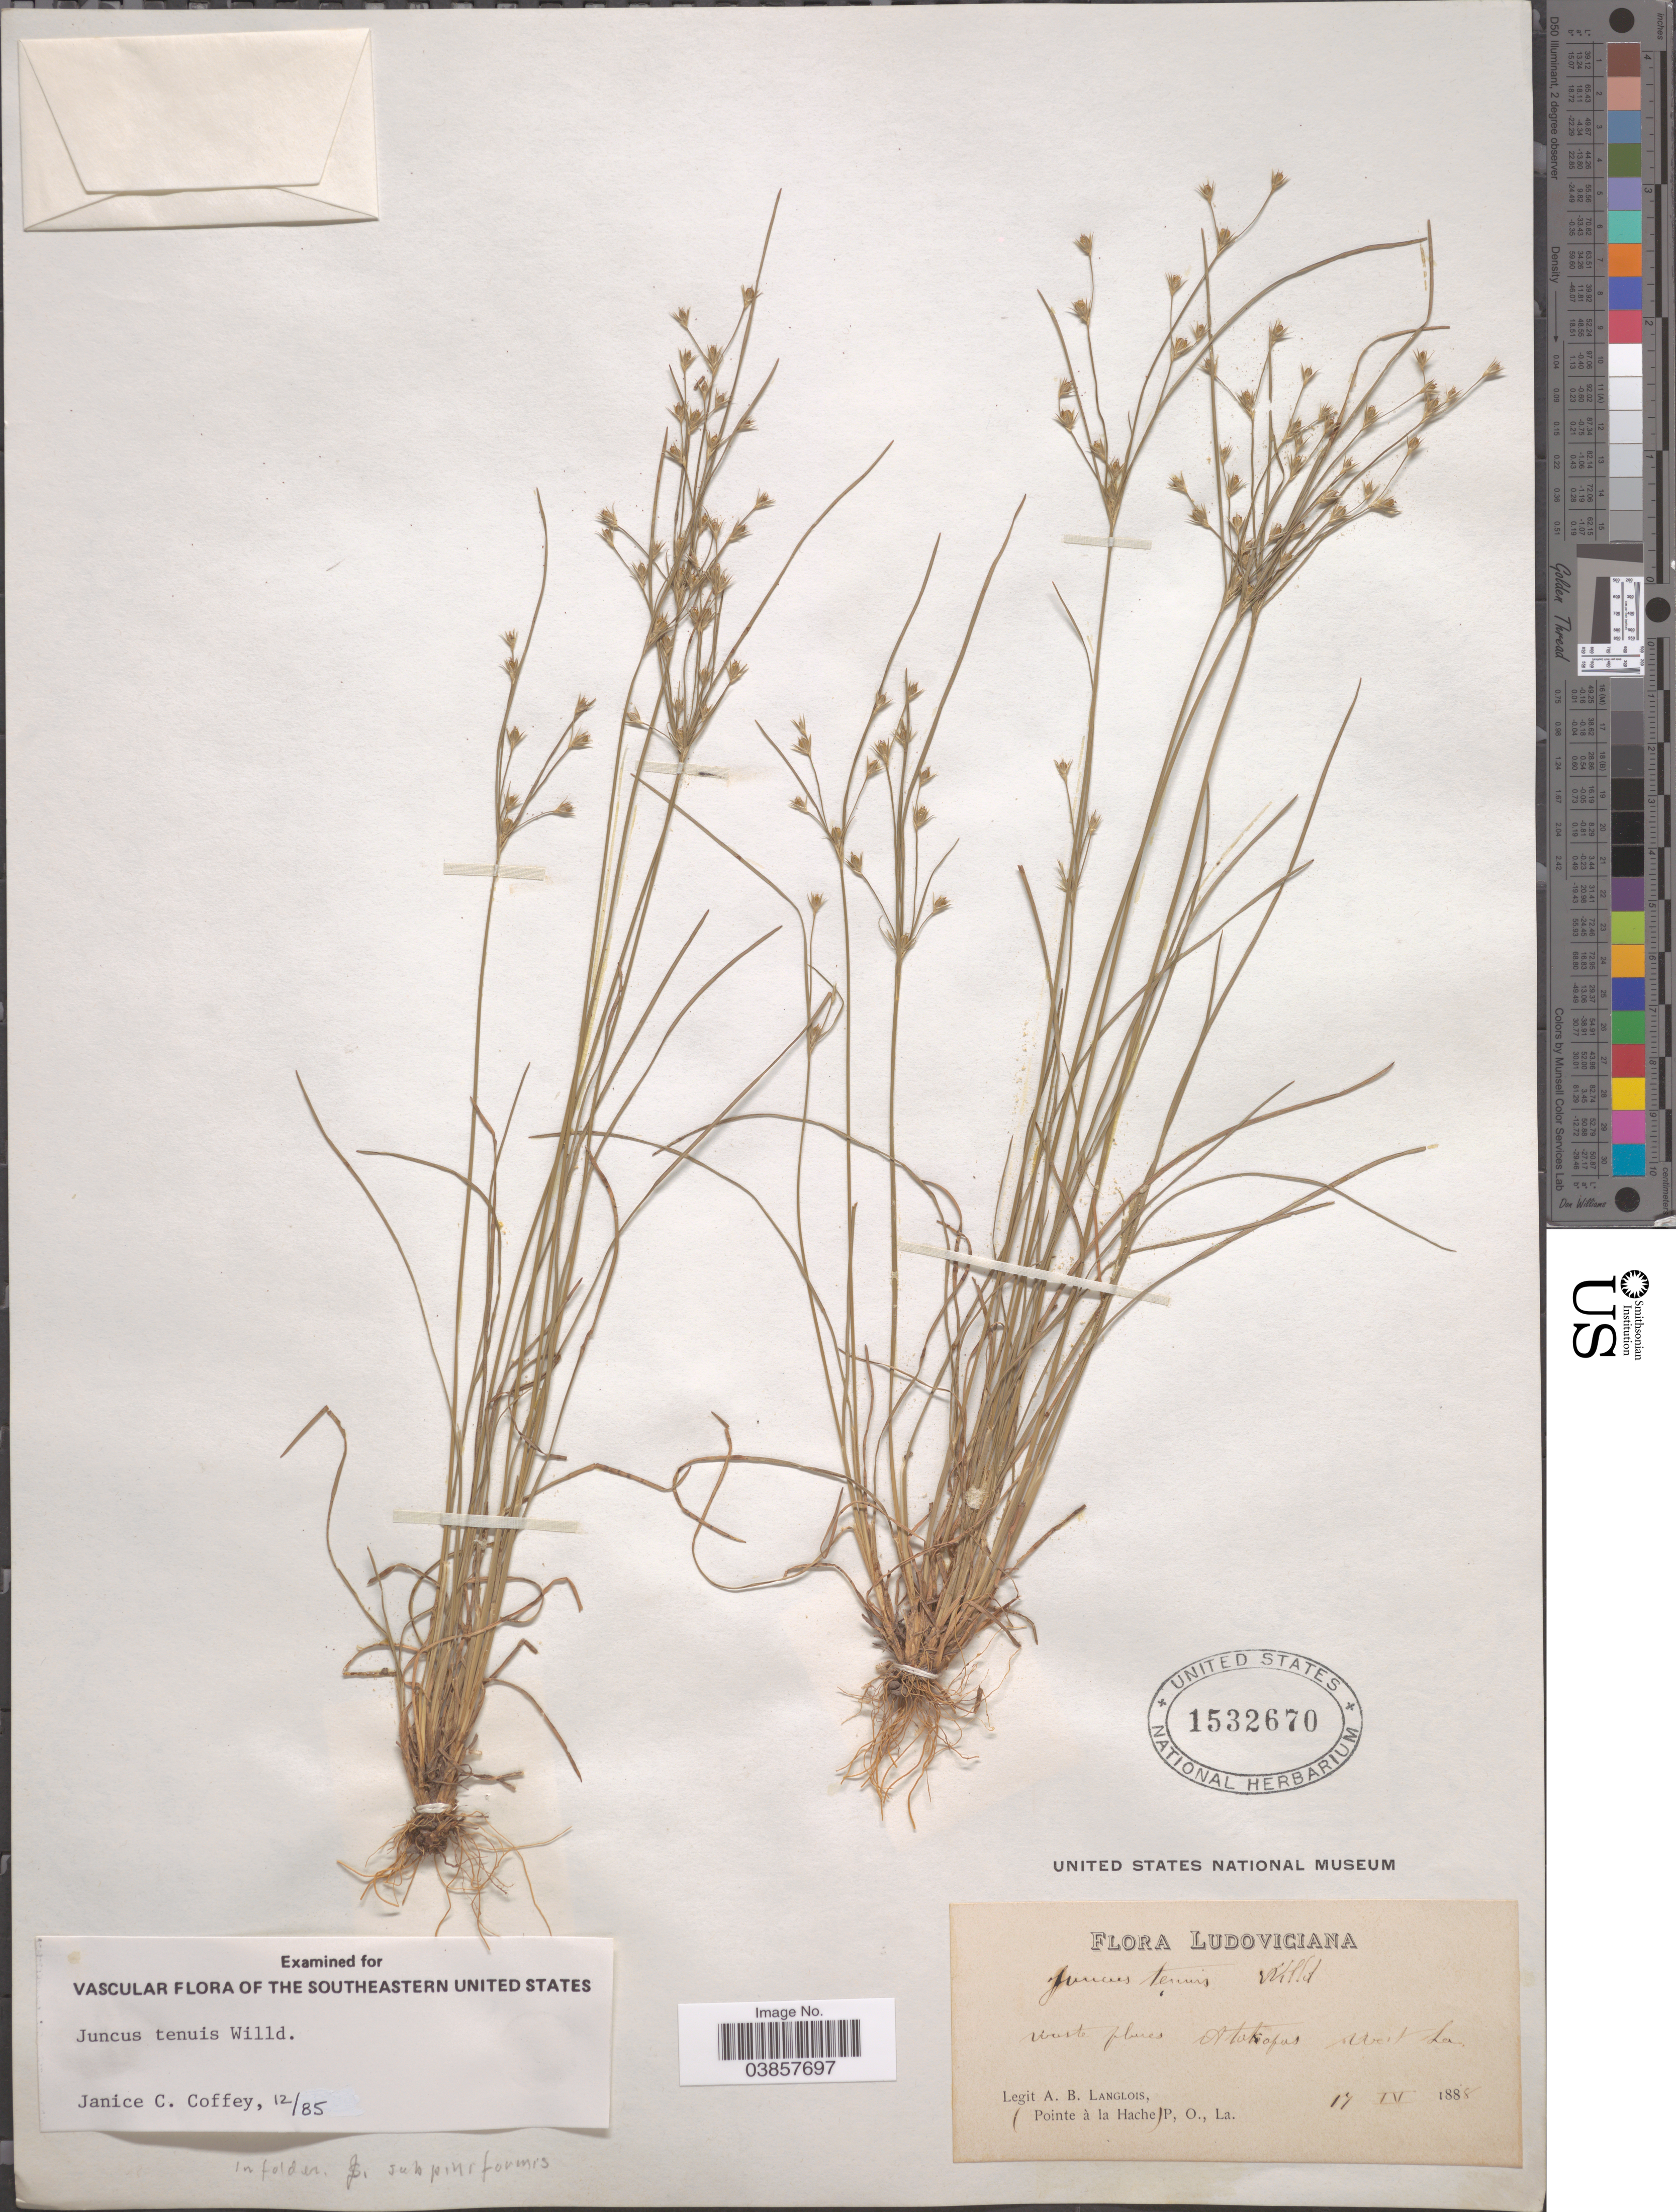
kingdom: Plantae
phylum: Tracheophyta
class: Liliopsida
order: Poales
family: Juncaceae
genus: Juncus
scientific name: Juncus tenuis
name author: Willd.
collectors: A. Langlois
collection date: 1888-04-17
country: United States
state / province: Louisiana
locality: Ludoviciana. Waste places Attakapas West La. (Pointe à la Hache) P, O.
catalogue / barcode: US 1532670